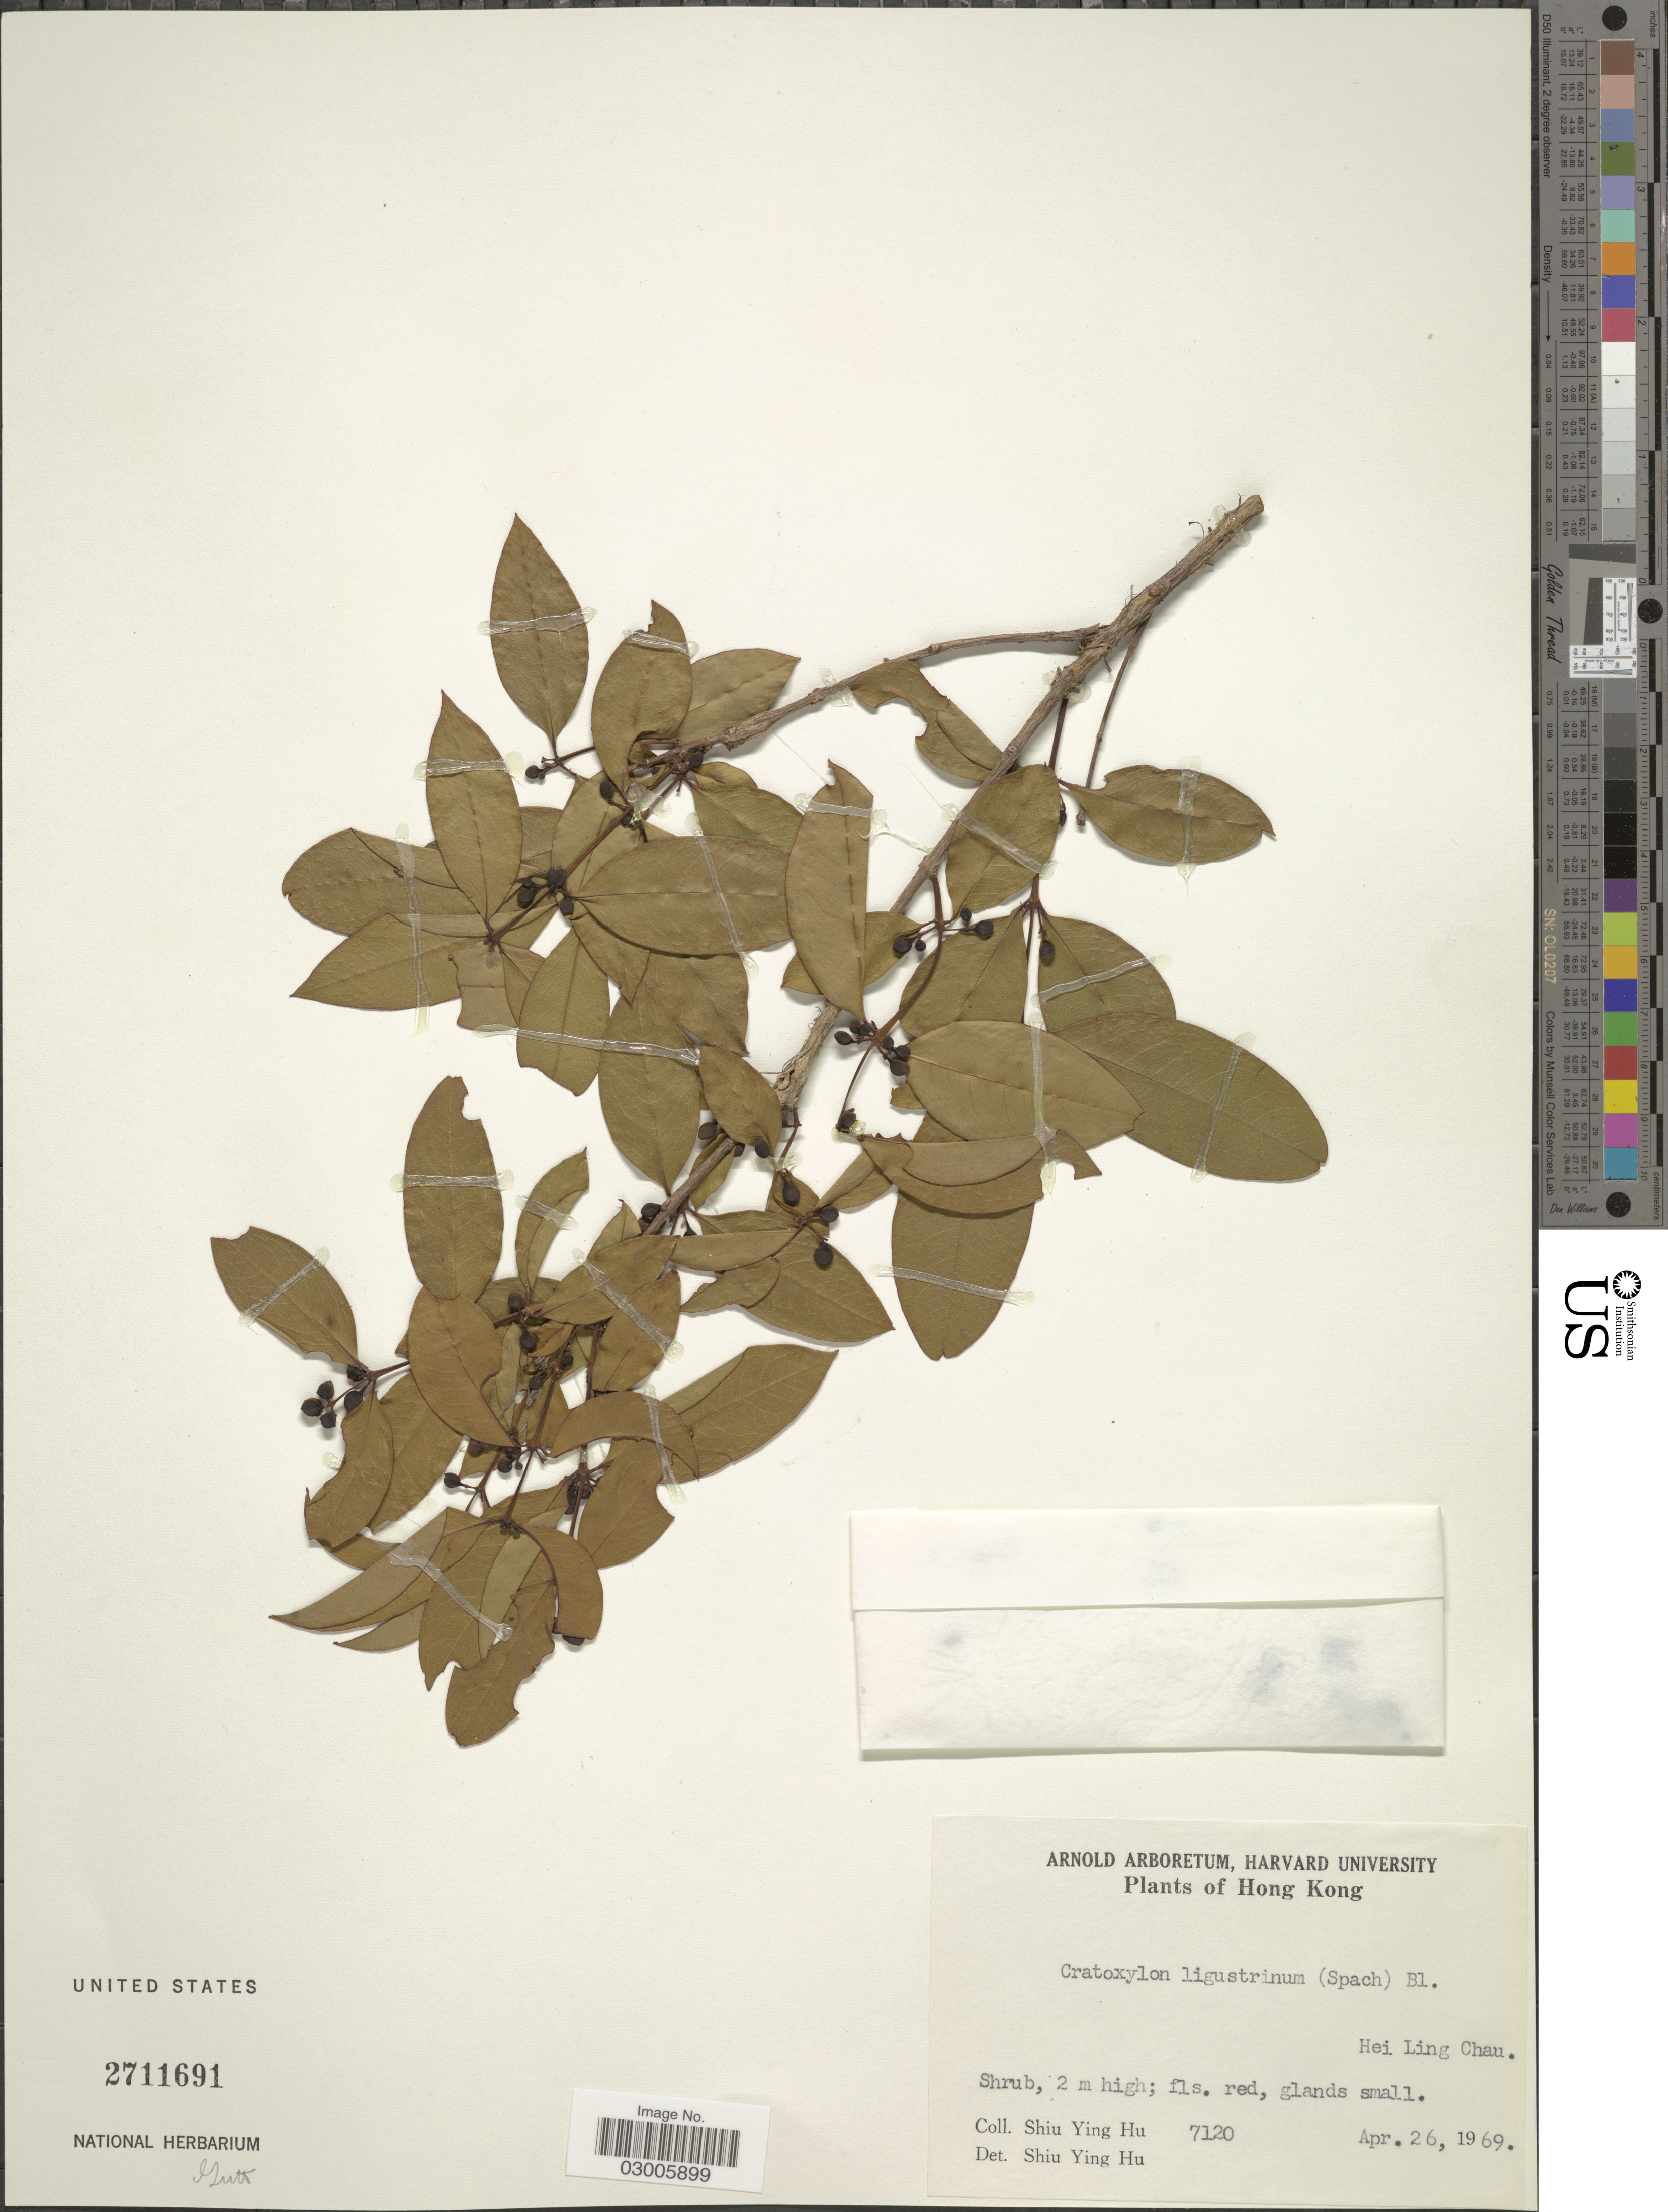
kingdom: Plantae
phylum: Tracheophyta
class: Magnoliopsida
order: Malpighiales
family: Hypericaceae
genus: Cratoxylum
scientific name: Cratoxylum ligustrinum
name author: (Spach) Blume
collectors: S. Y. Hu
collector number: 7120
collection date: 1969-04-26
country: China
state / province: Hong Kong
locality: Hei Ling Chau.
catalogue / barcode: US 2711691